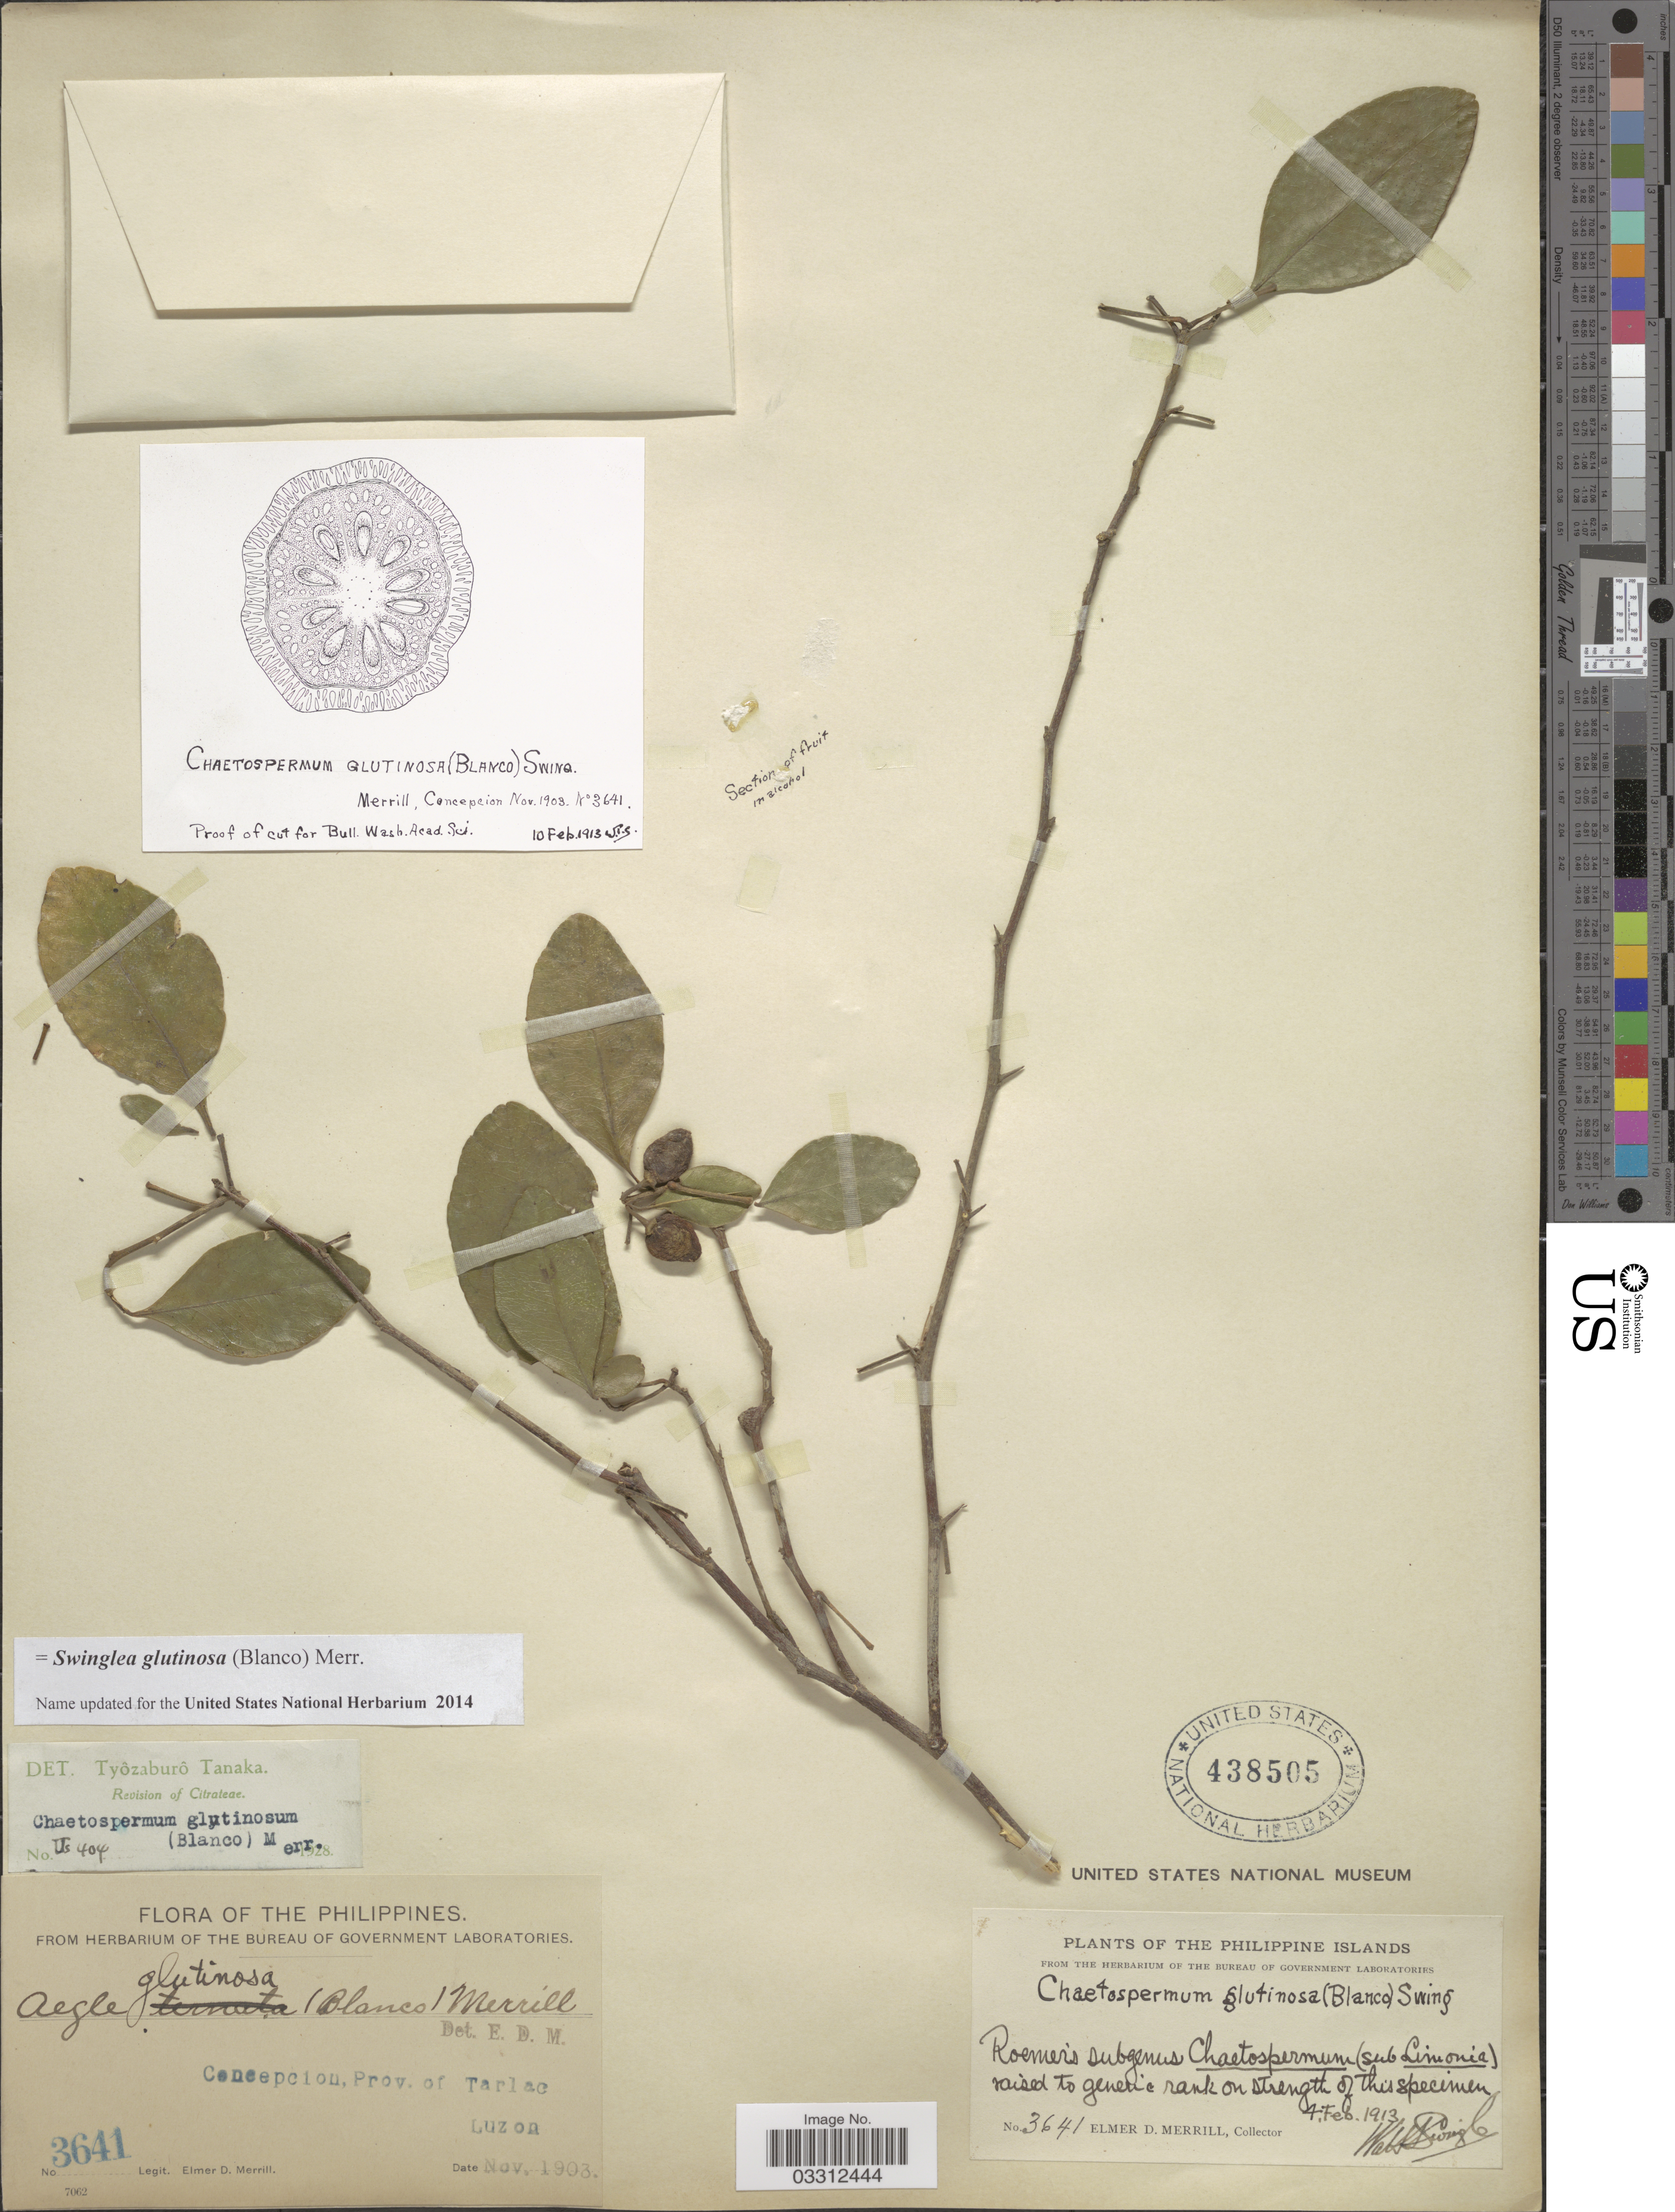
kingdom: Plantae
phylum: Tracheophyta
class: Magnoliopsida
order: Sapindales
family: Rutaceae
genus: Swinglea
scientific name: Swinglea glutinosa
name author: (Blanco) Merr.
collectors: E. D. Merrill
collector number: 3641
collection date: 1903-11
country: Philippines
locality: Concepcion, Prov. of Tarlac. Luzon.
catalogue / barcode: US 438505